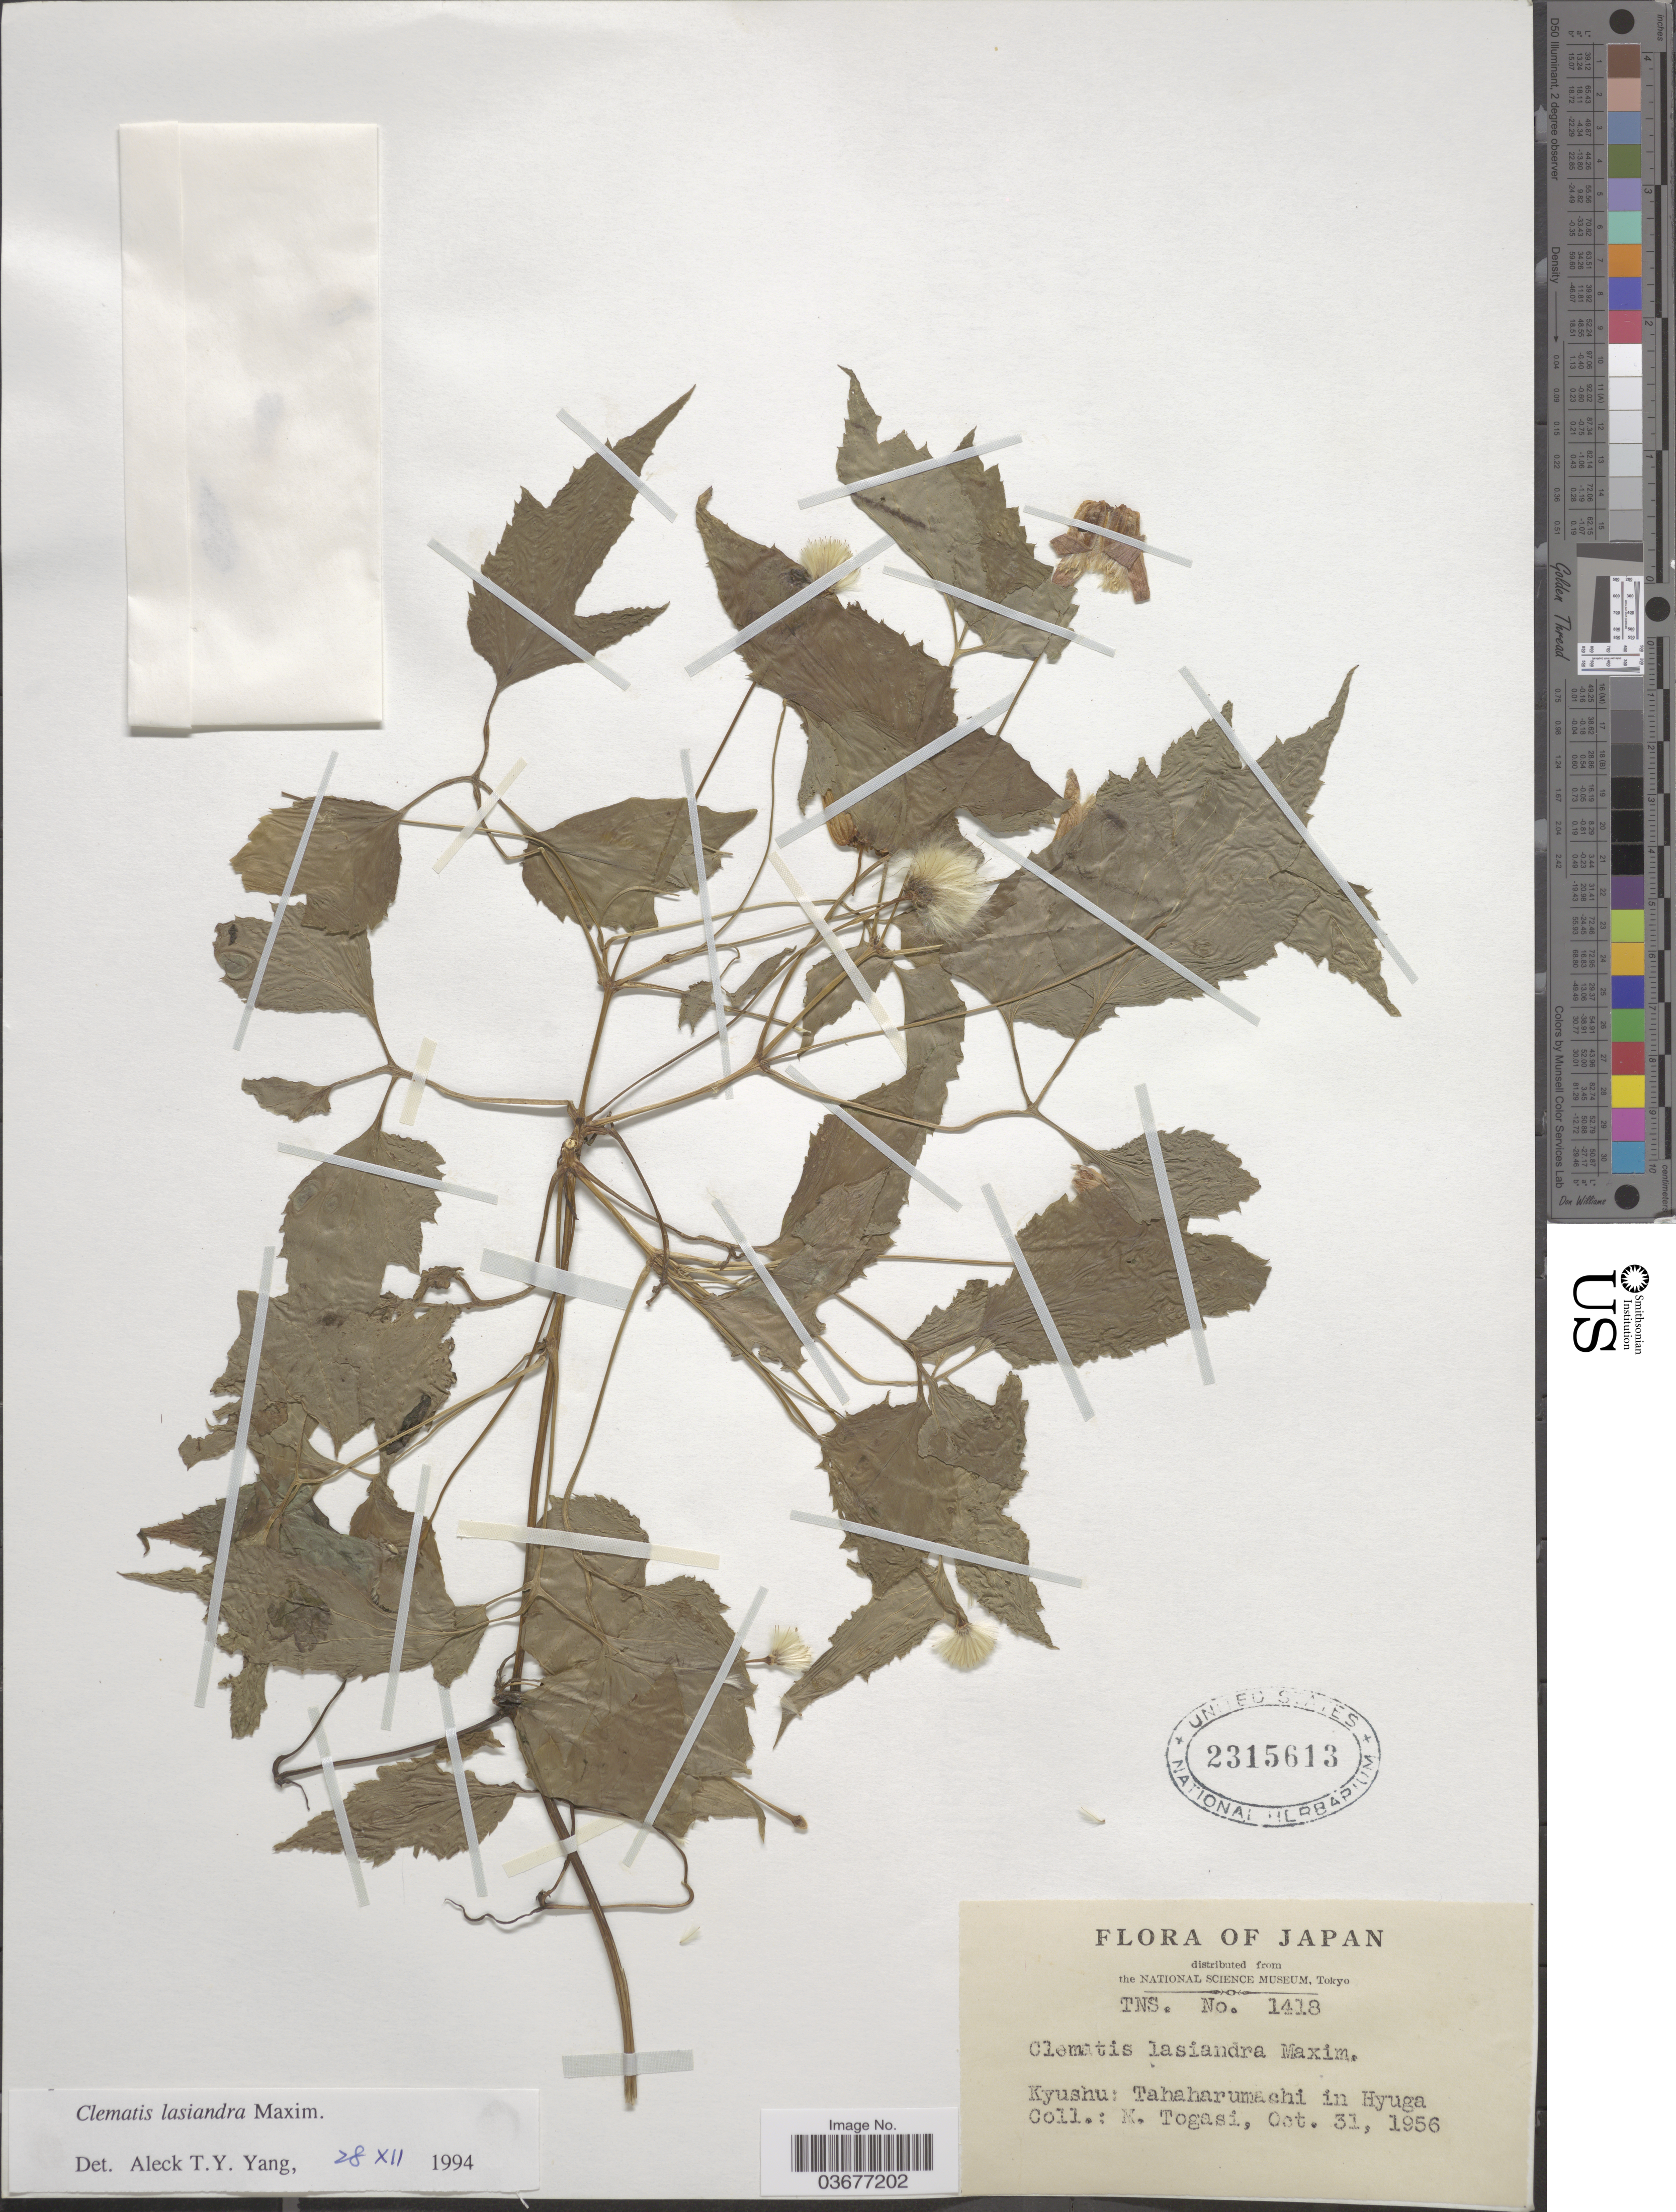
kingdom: Plantae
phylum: Tracheophyta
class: Magnoliopsida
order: Ranunculales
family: Ranunculaceae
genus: Clematis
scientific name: Clematis lasiandra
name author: Maxim.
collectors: N. Togasi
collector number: TNS? 1418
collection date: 1956-10-31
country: Japan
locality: Kyushu: Tahaharumachi in Hyuga.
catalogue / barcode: US 2315613